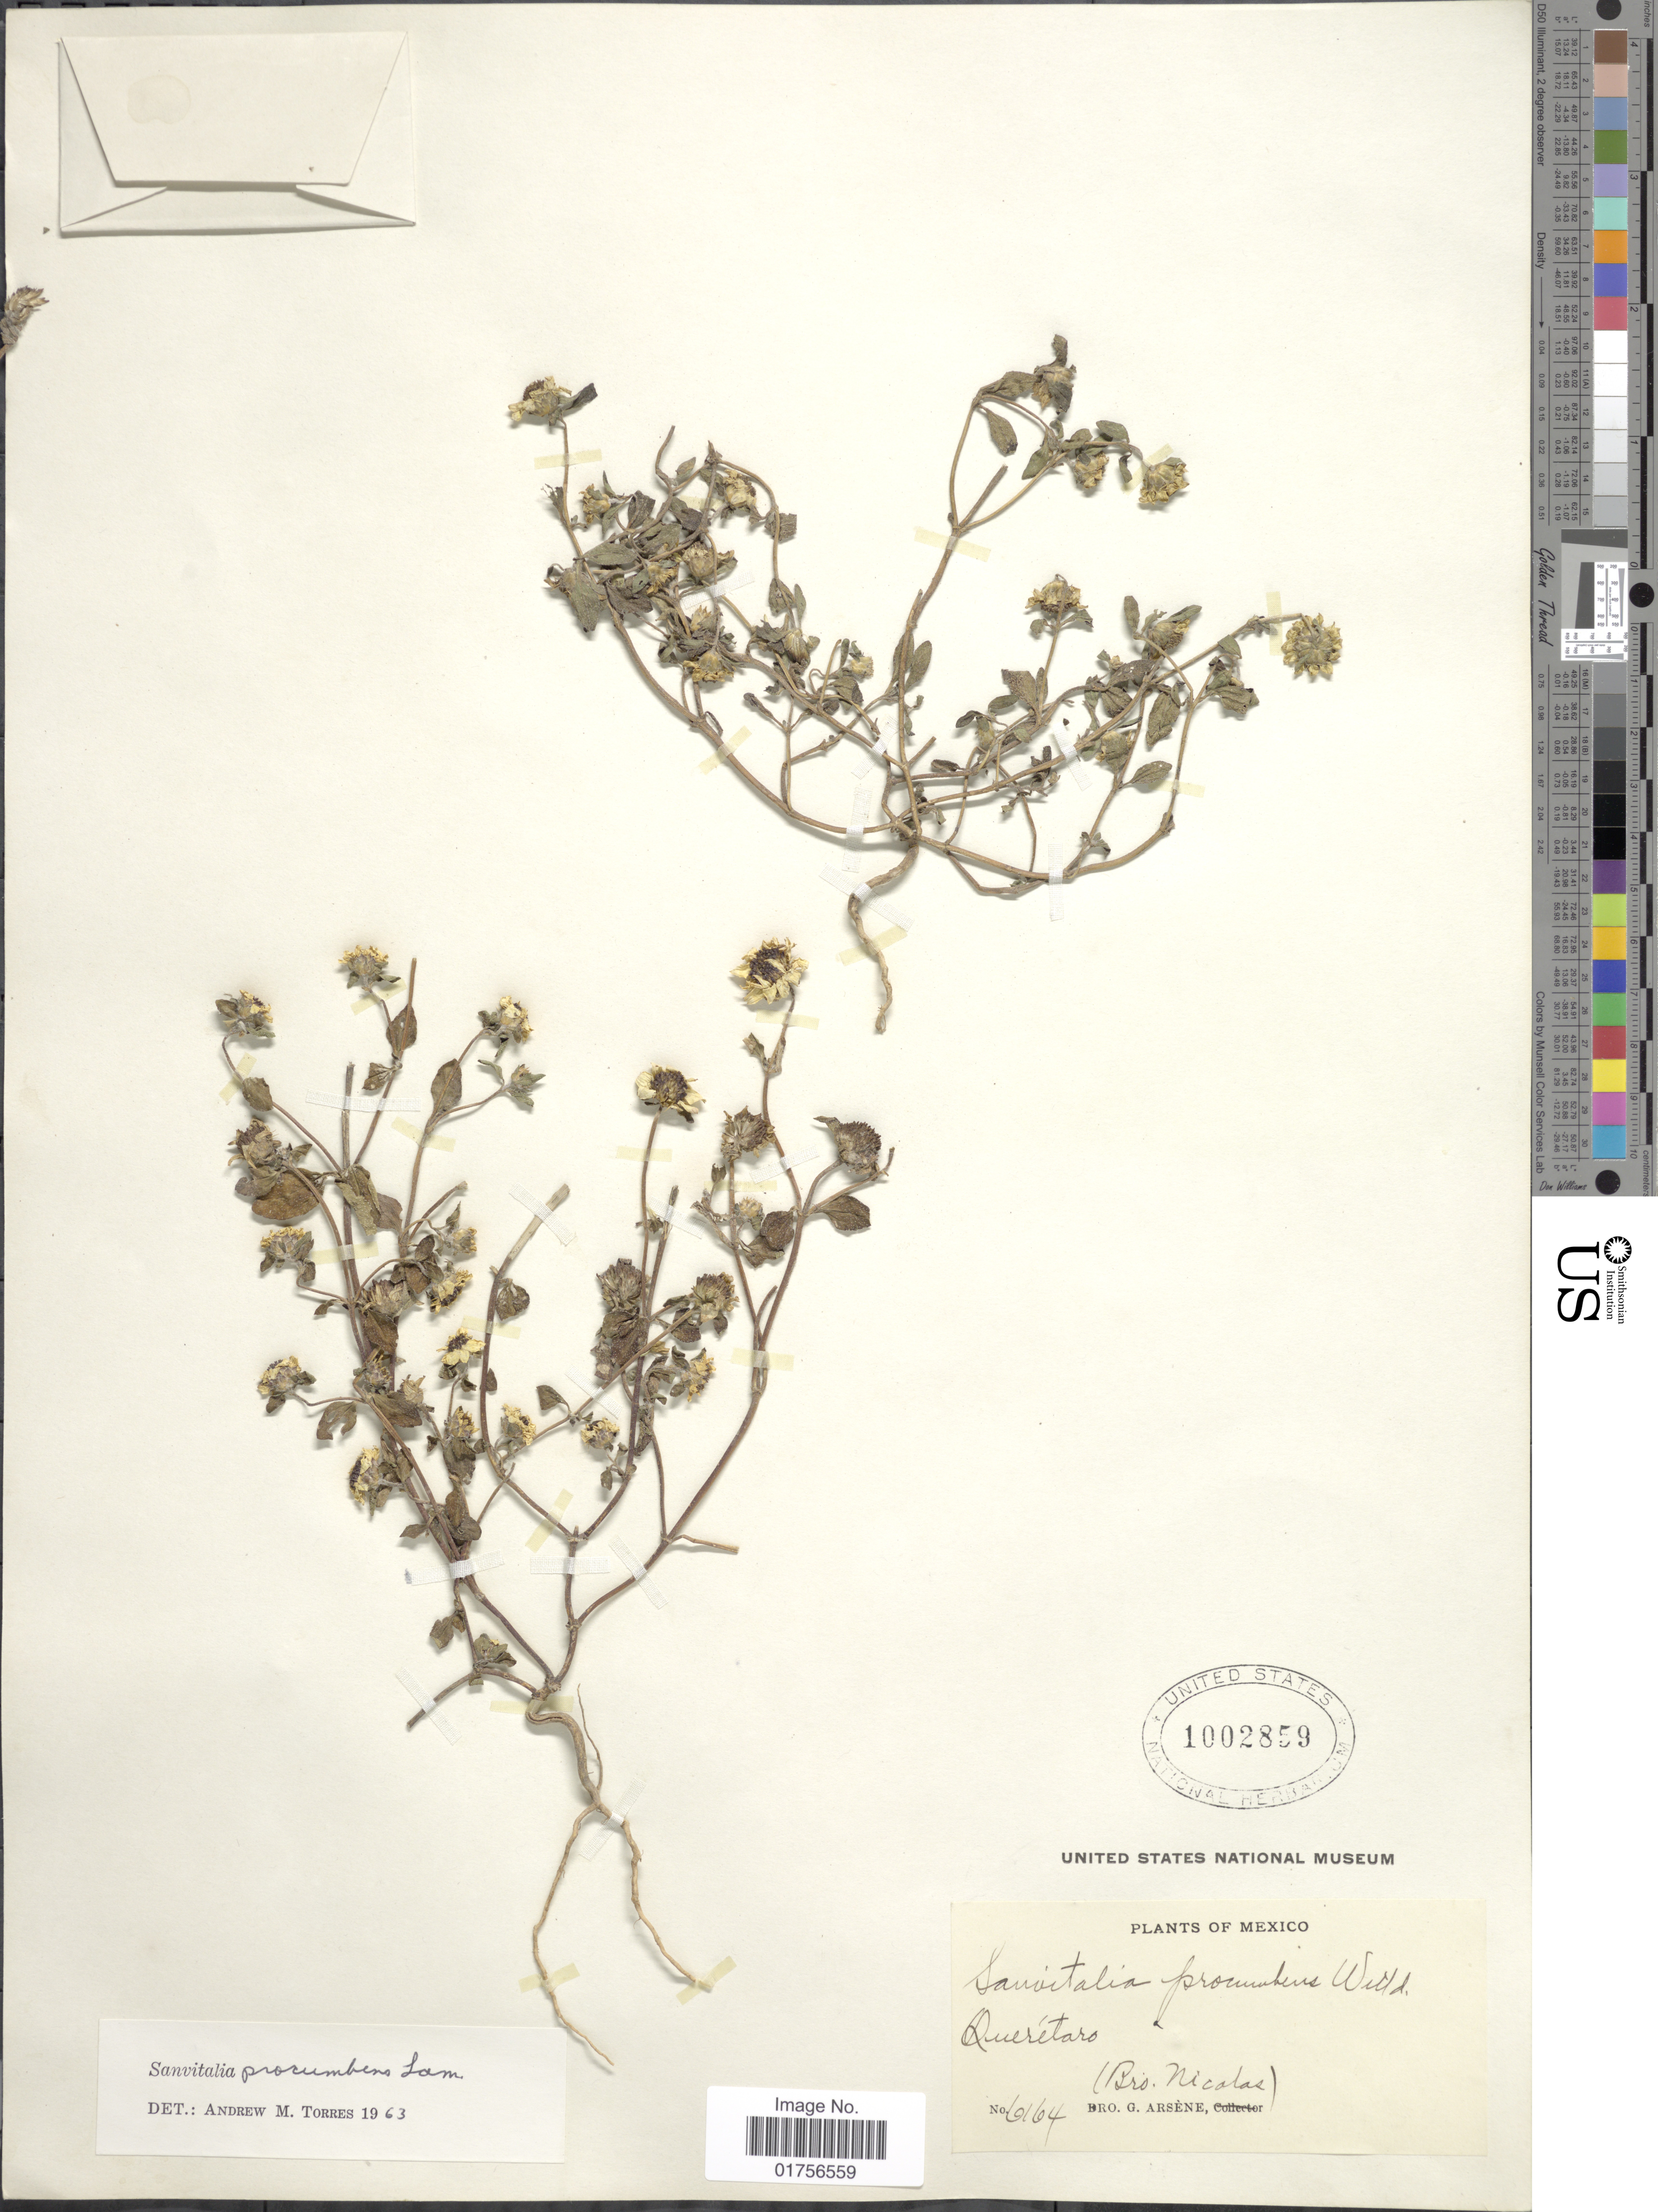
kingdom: Plantae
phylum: Tracheophyta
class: Magnoliopsida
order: Asterales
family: Asteraceae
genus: Sanvitalia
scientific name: Sanvitalia procumbens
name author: Lam.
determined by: Skibicki, Samuel V.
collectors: Bro. Nicolas & Bro. G. Arsène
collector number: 6164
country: Mexico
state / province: Querétaro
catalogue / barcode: US 1002859